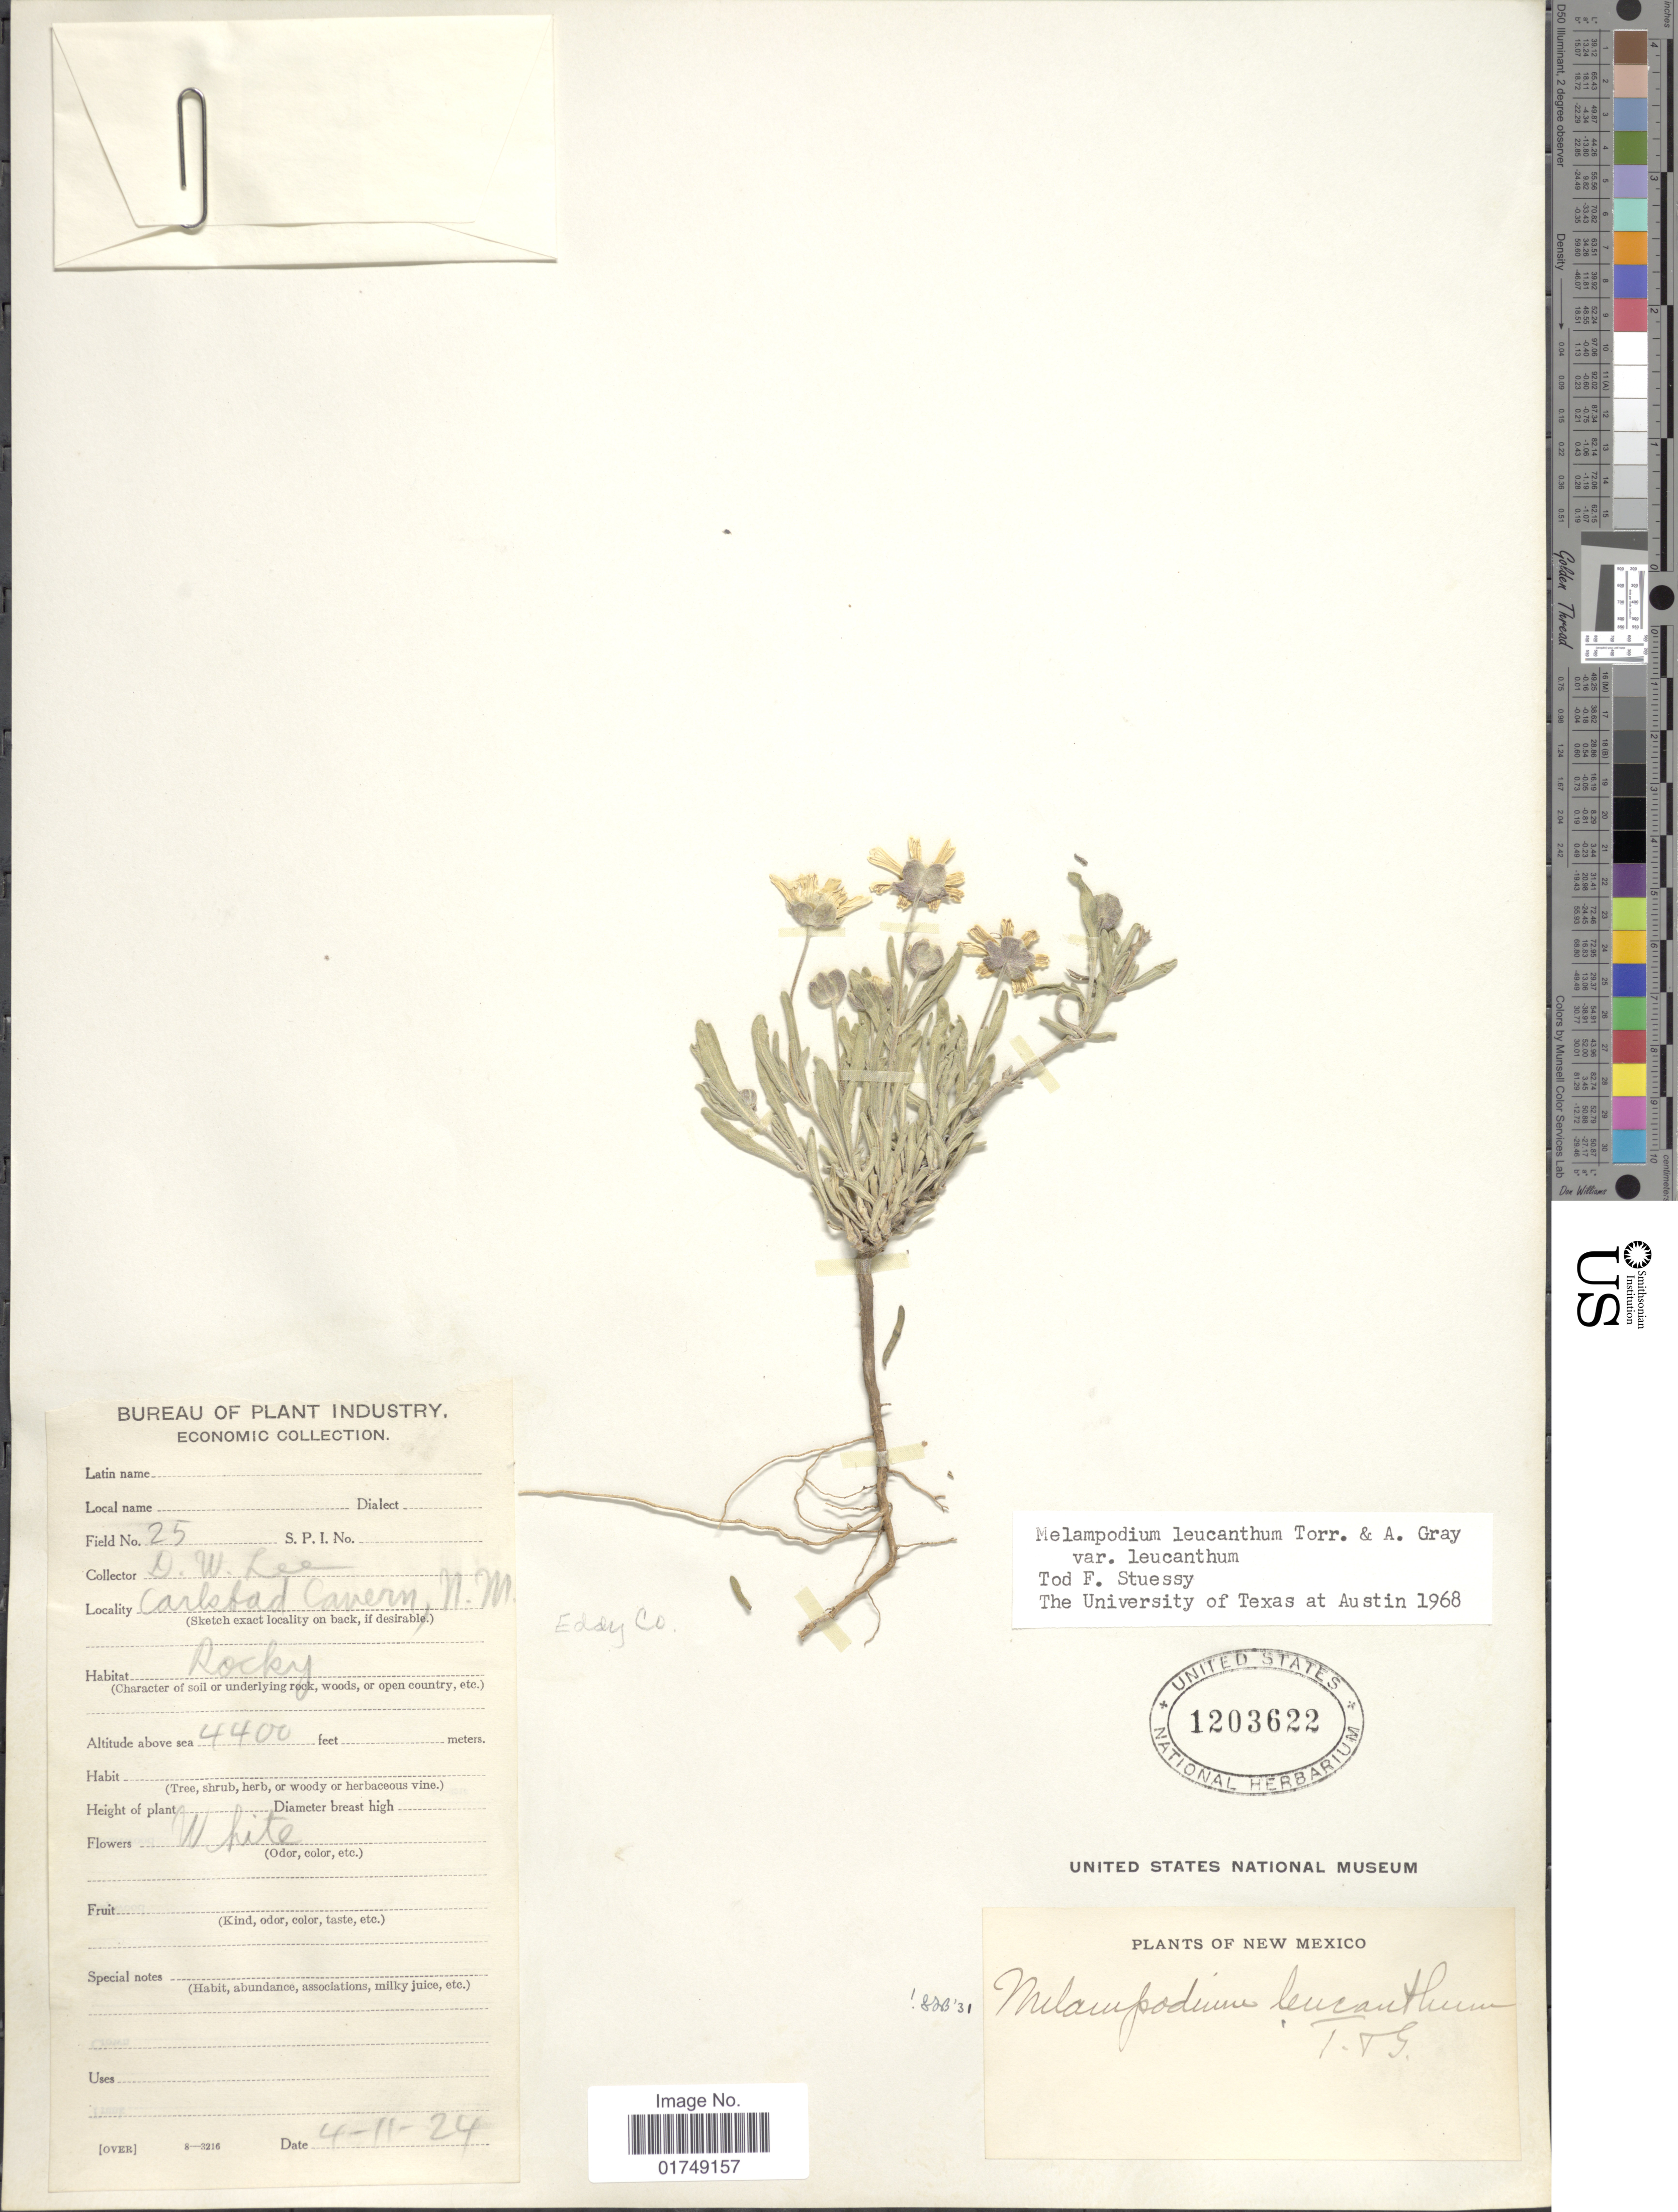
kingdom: Plantae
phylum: Tracheophyta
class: Magnoliopsida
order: Asterales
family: Asteraceae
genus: Melampodium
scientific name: Melampodium leucanthum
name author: Torr. & A. Gray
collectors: D. Lee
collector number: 25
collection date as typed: Transcribed d/m/y: 11/4/24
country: United States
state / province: New Mexico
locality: Carlsbad Cavern, Eddy Co., N.M.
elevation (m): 1341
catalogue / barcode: US 1203622